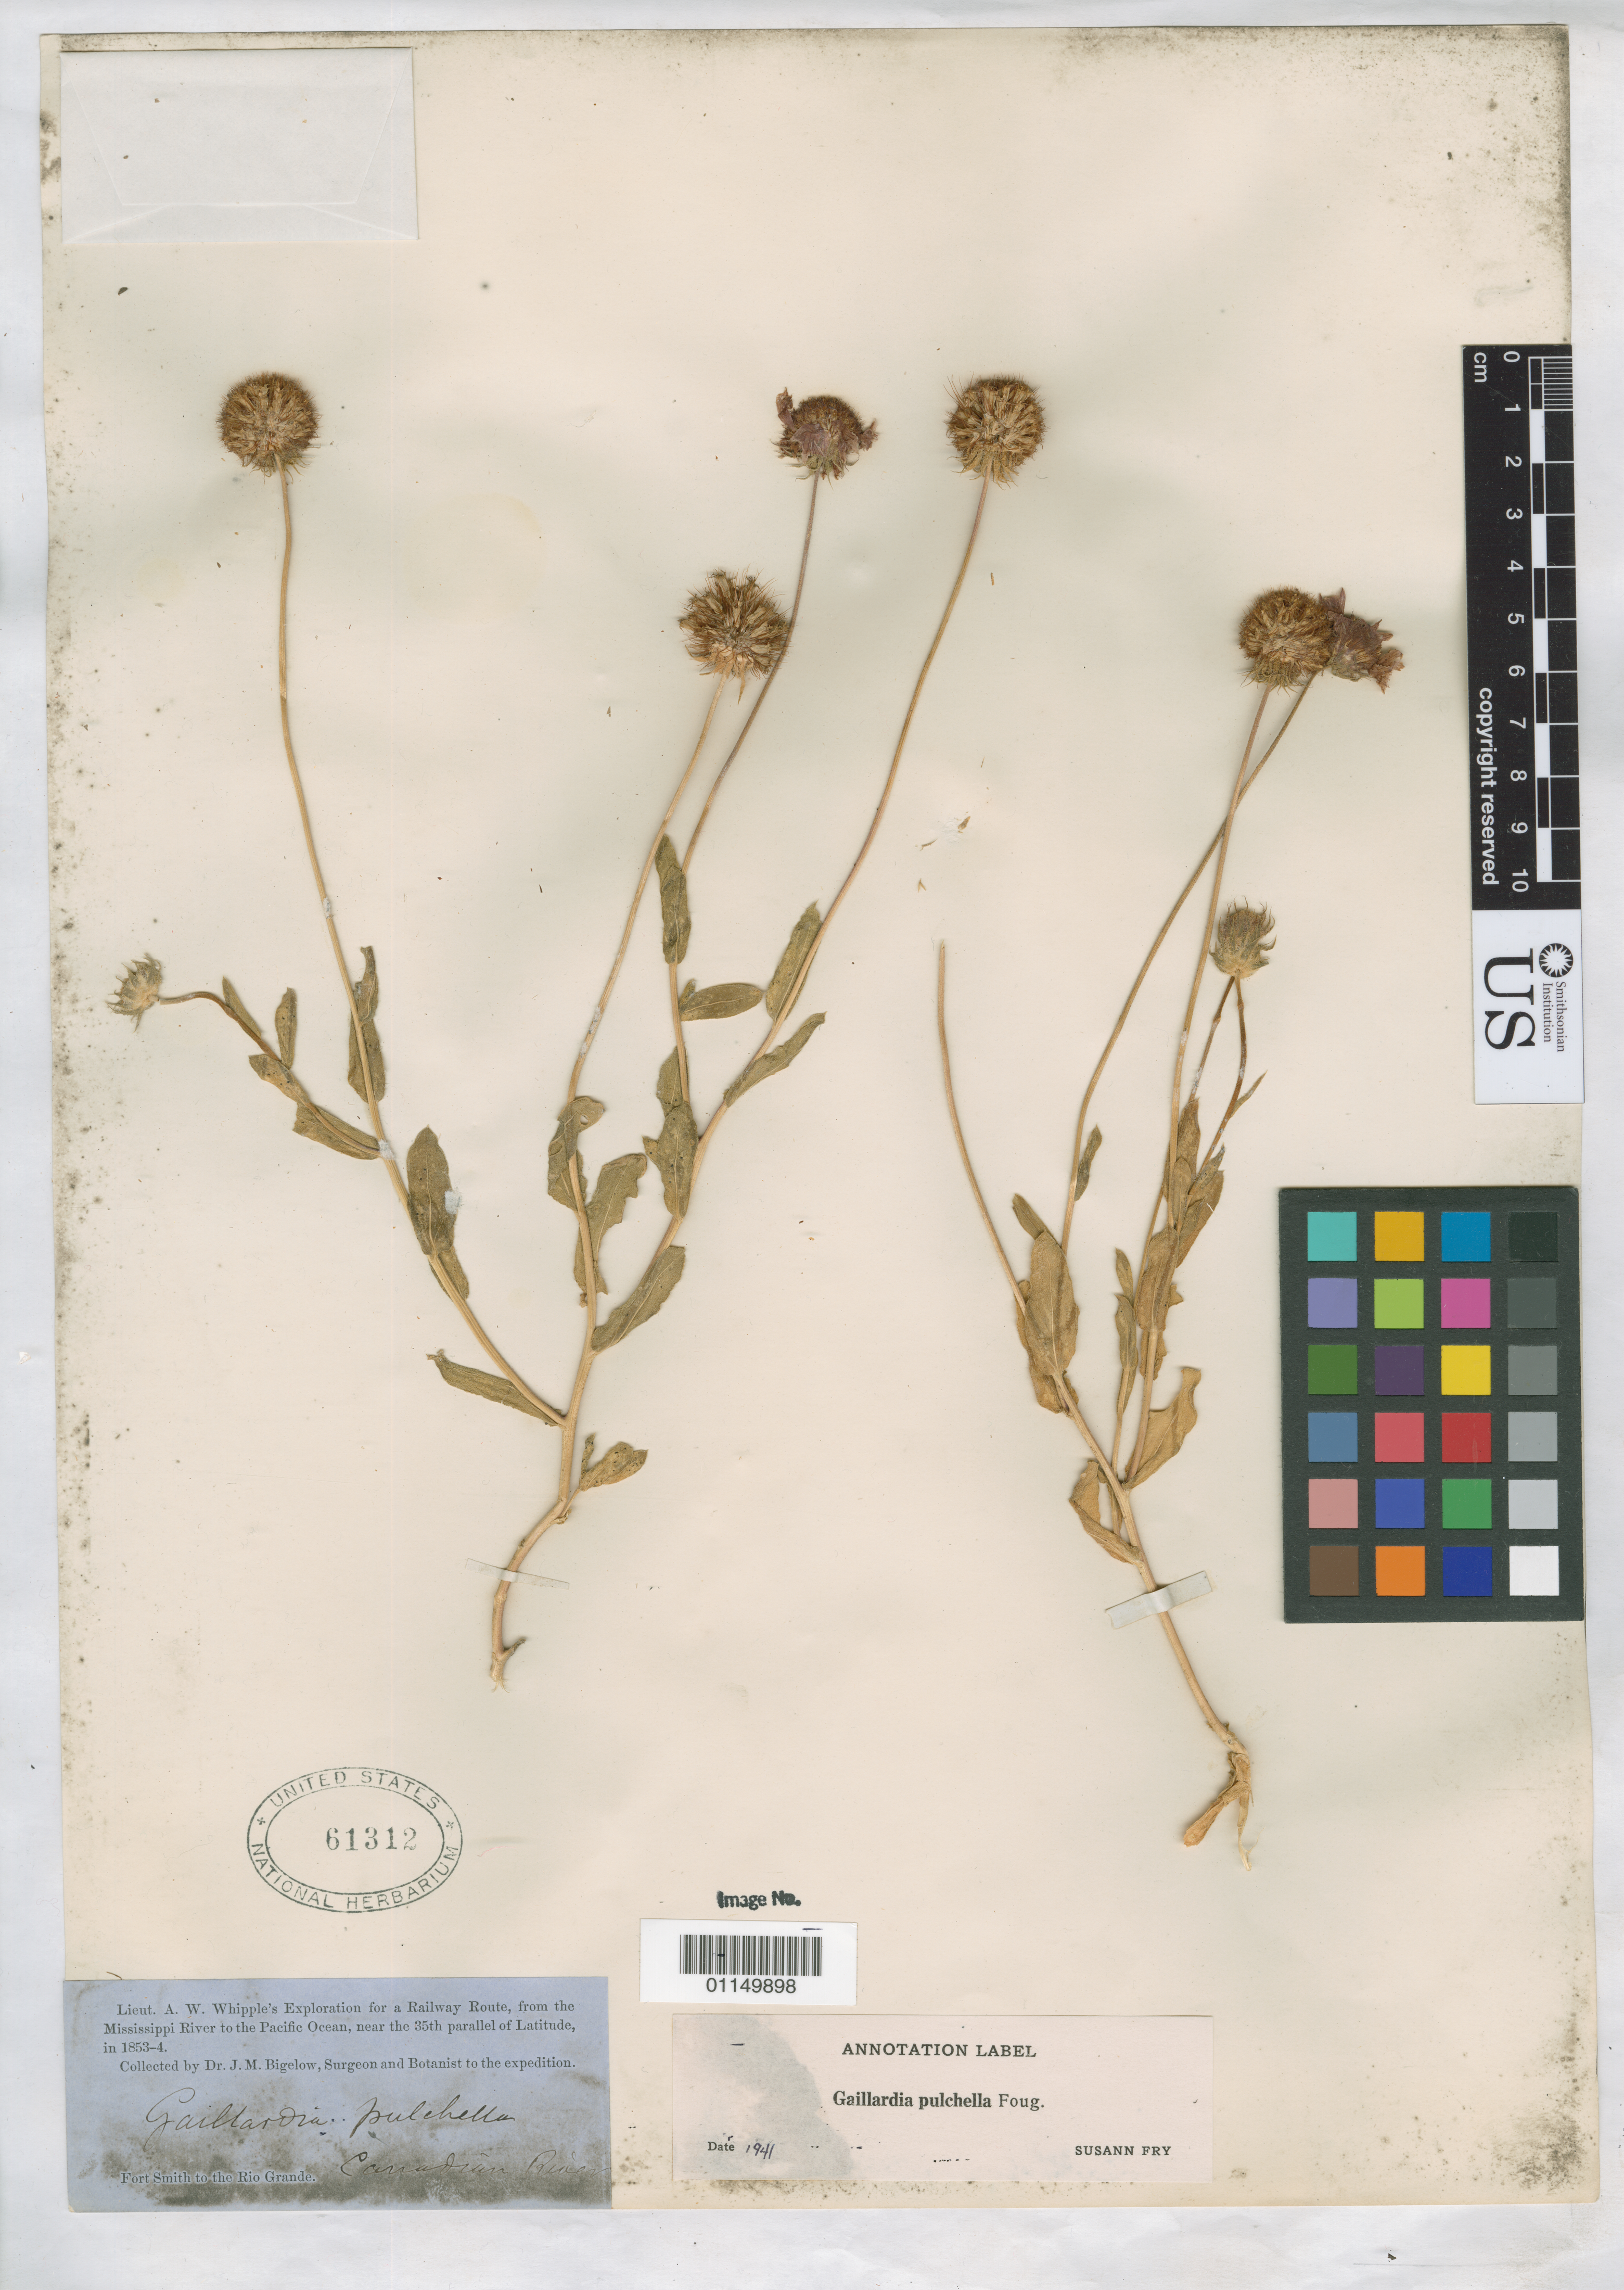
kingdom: Plantae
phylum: Tracheophyta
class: Magnoliopsida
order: Asterales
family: Asteraceae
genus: Gaillardia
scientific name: Gaillardia pulchella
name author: Foug.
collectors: J. M. Bigelow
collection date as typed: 1853 to -- --- 1854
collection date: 1853/1854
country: United States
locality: Fort Smith to the Rio Grande, Canadian River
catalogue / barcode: US 61312